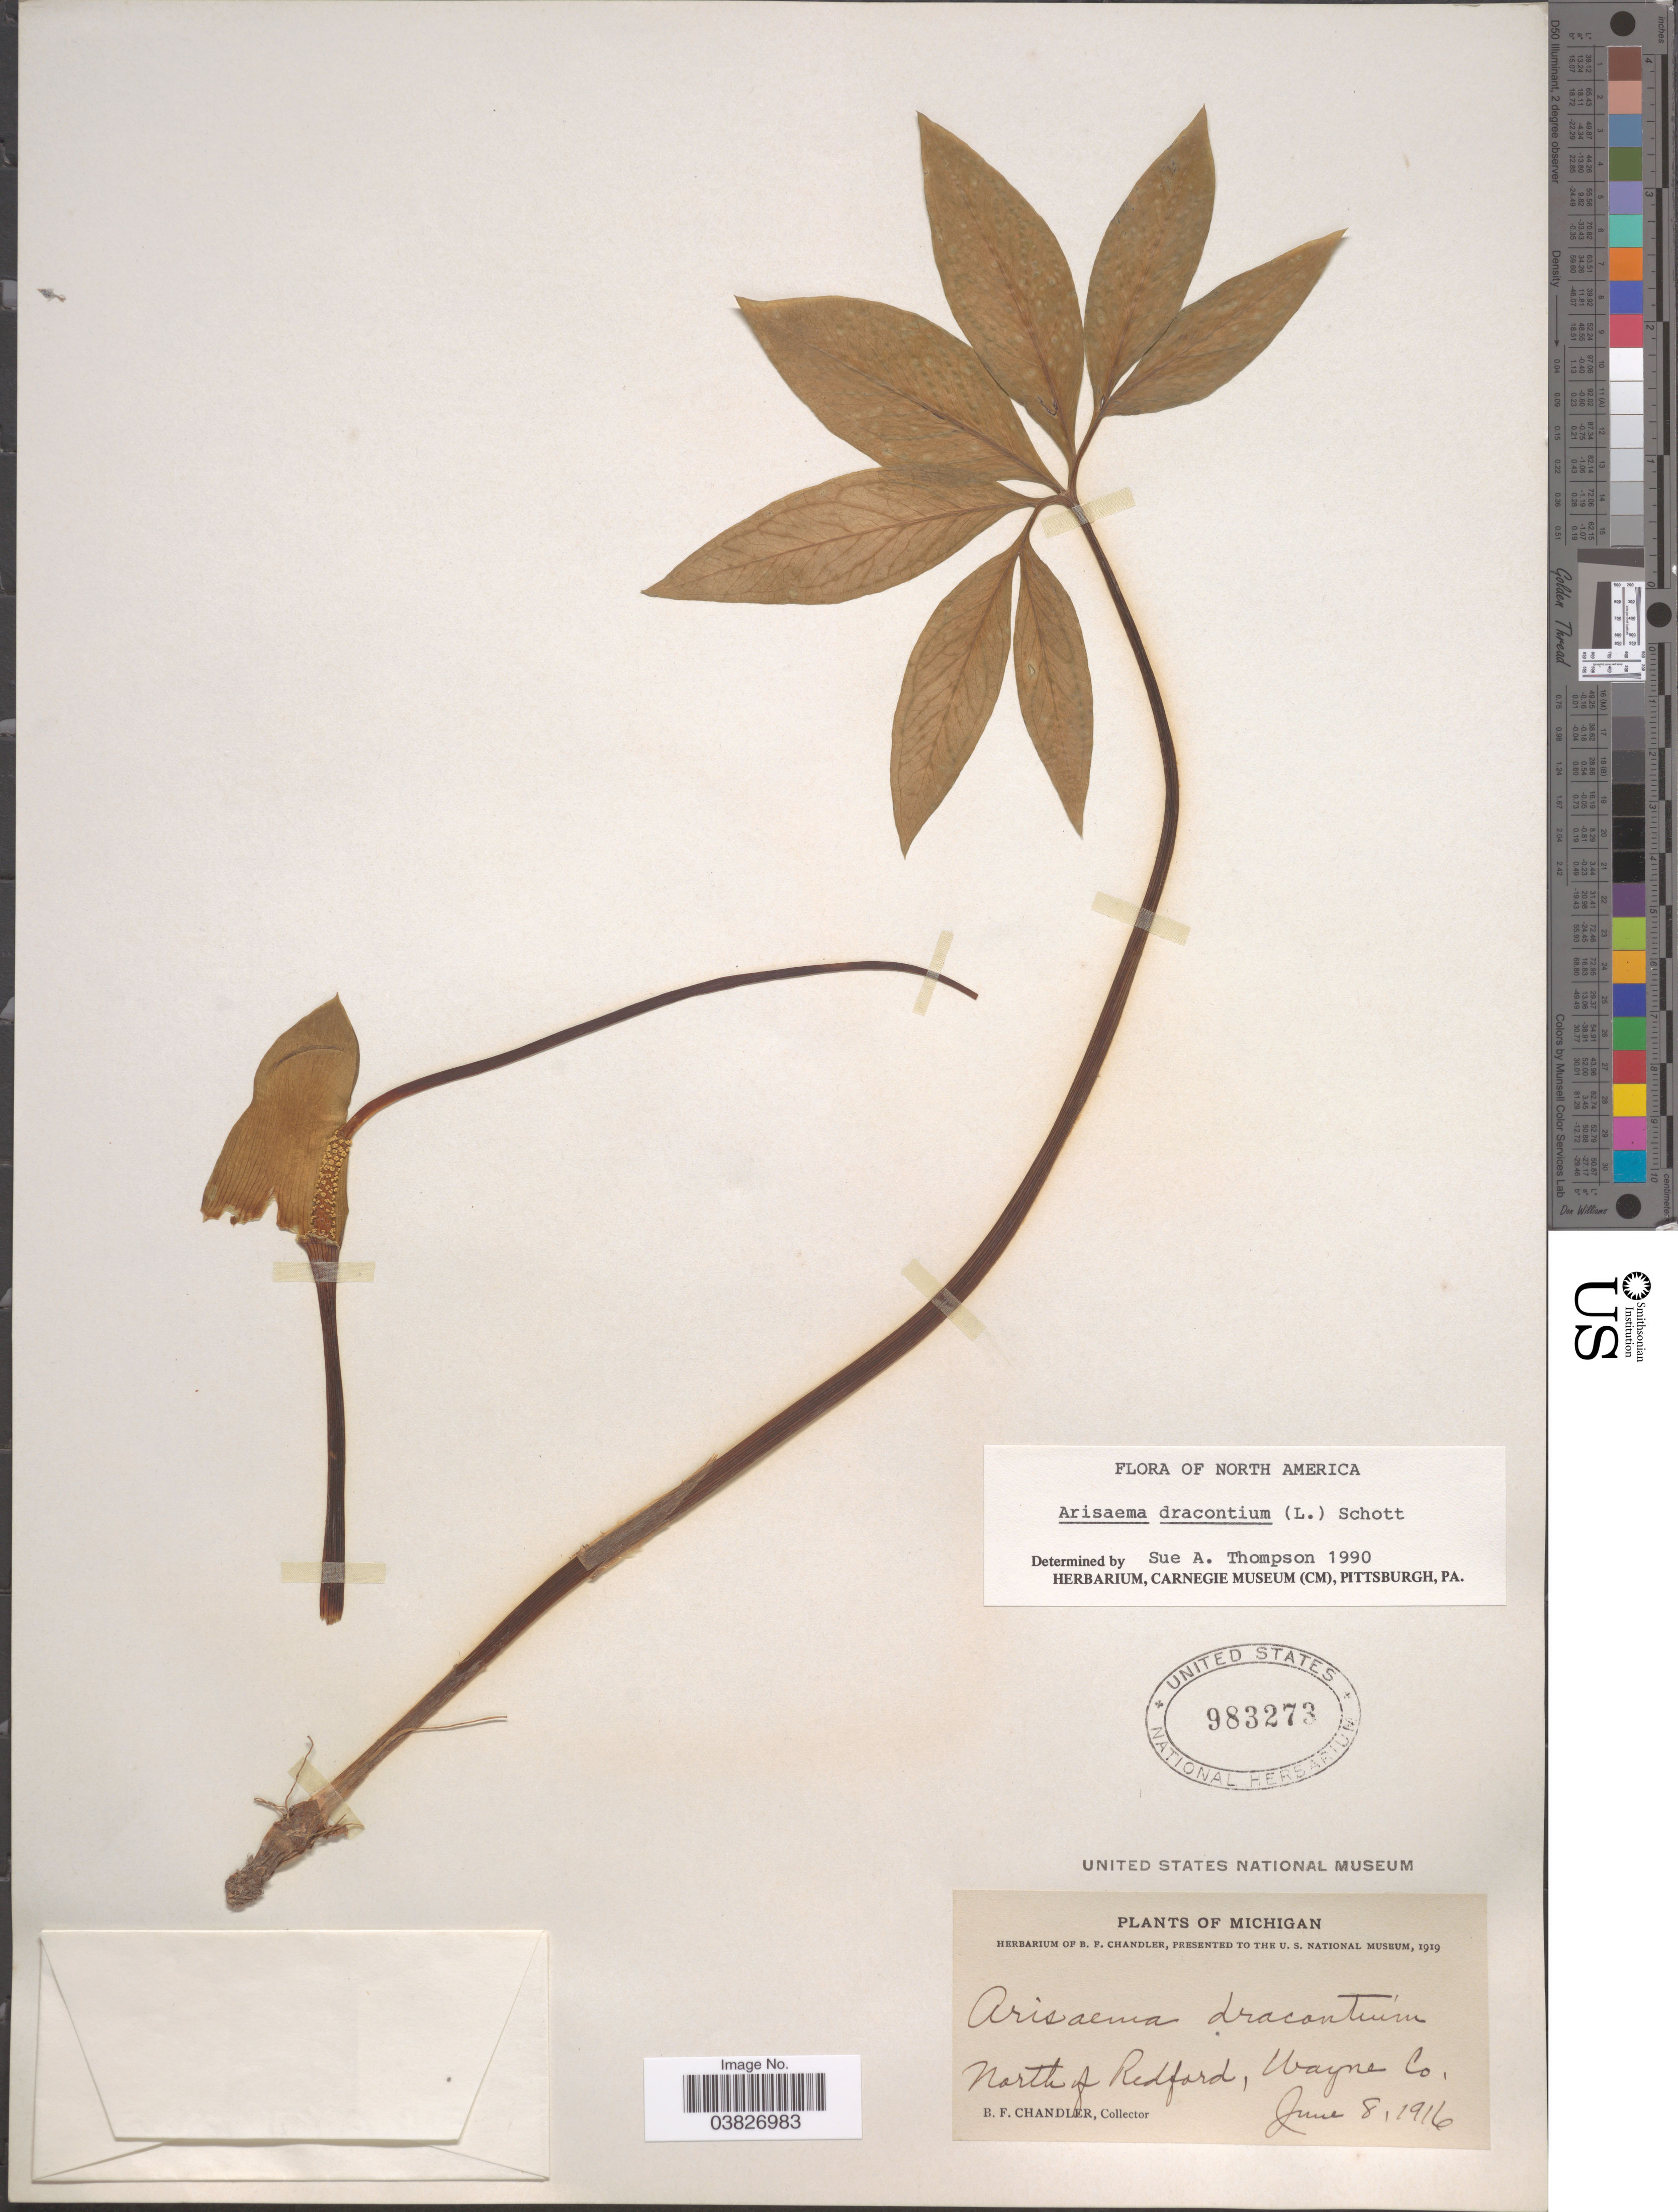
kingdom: Plantae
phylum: Tracheophyta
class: Liliopsida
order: Alismatales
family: Araceae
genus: Arisaema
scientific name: Arisaema dracontium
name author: (L.) Schott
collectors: B. F. Chandler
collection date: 1916-06-08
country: United States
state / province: Michigan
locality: North of Redford, Wayne Co.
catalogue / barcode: US 983273